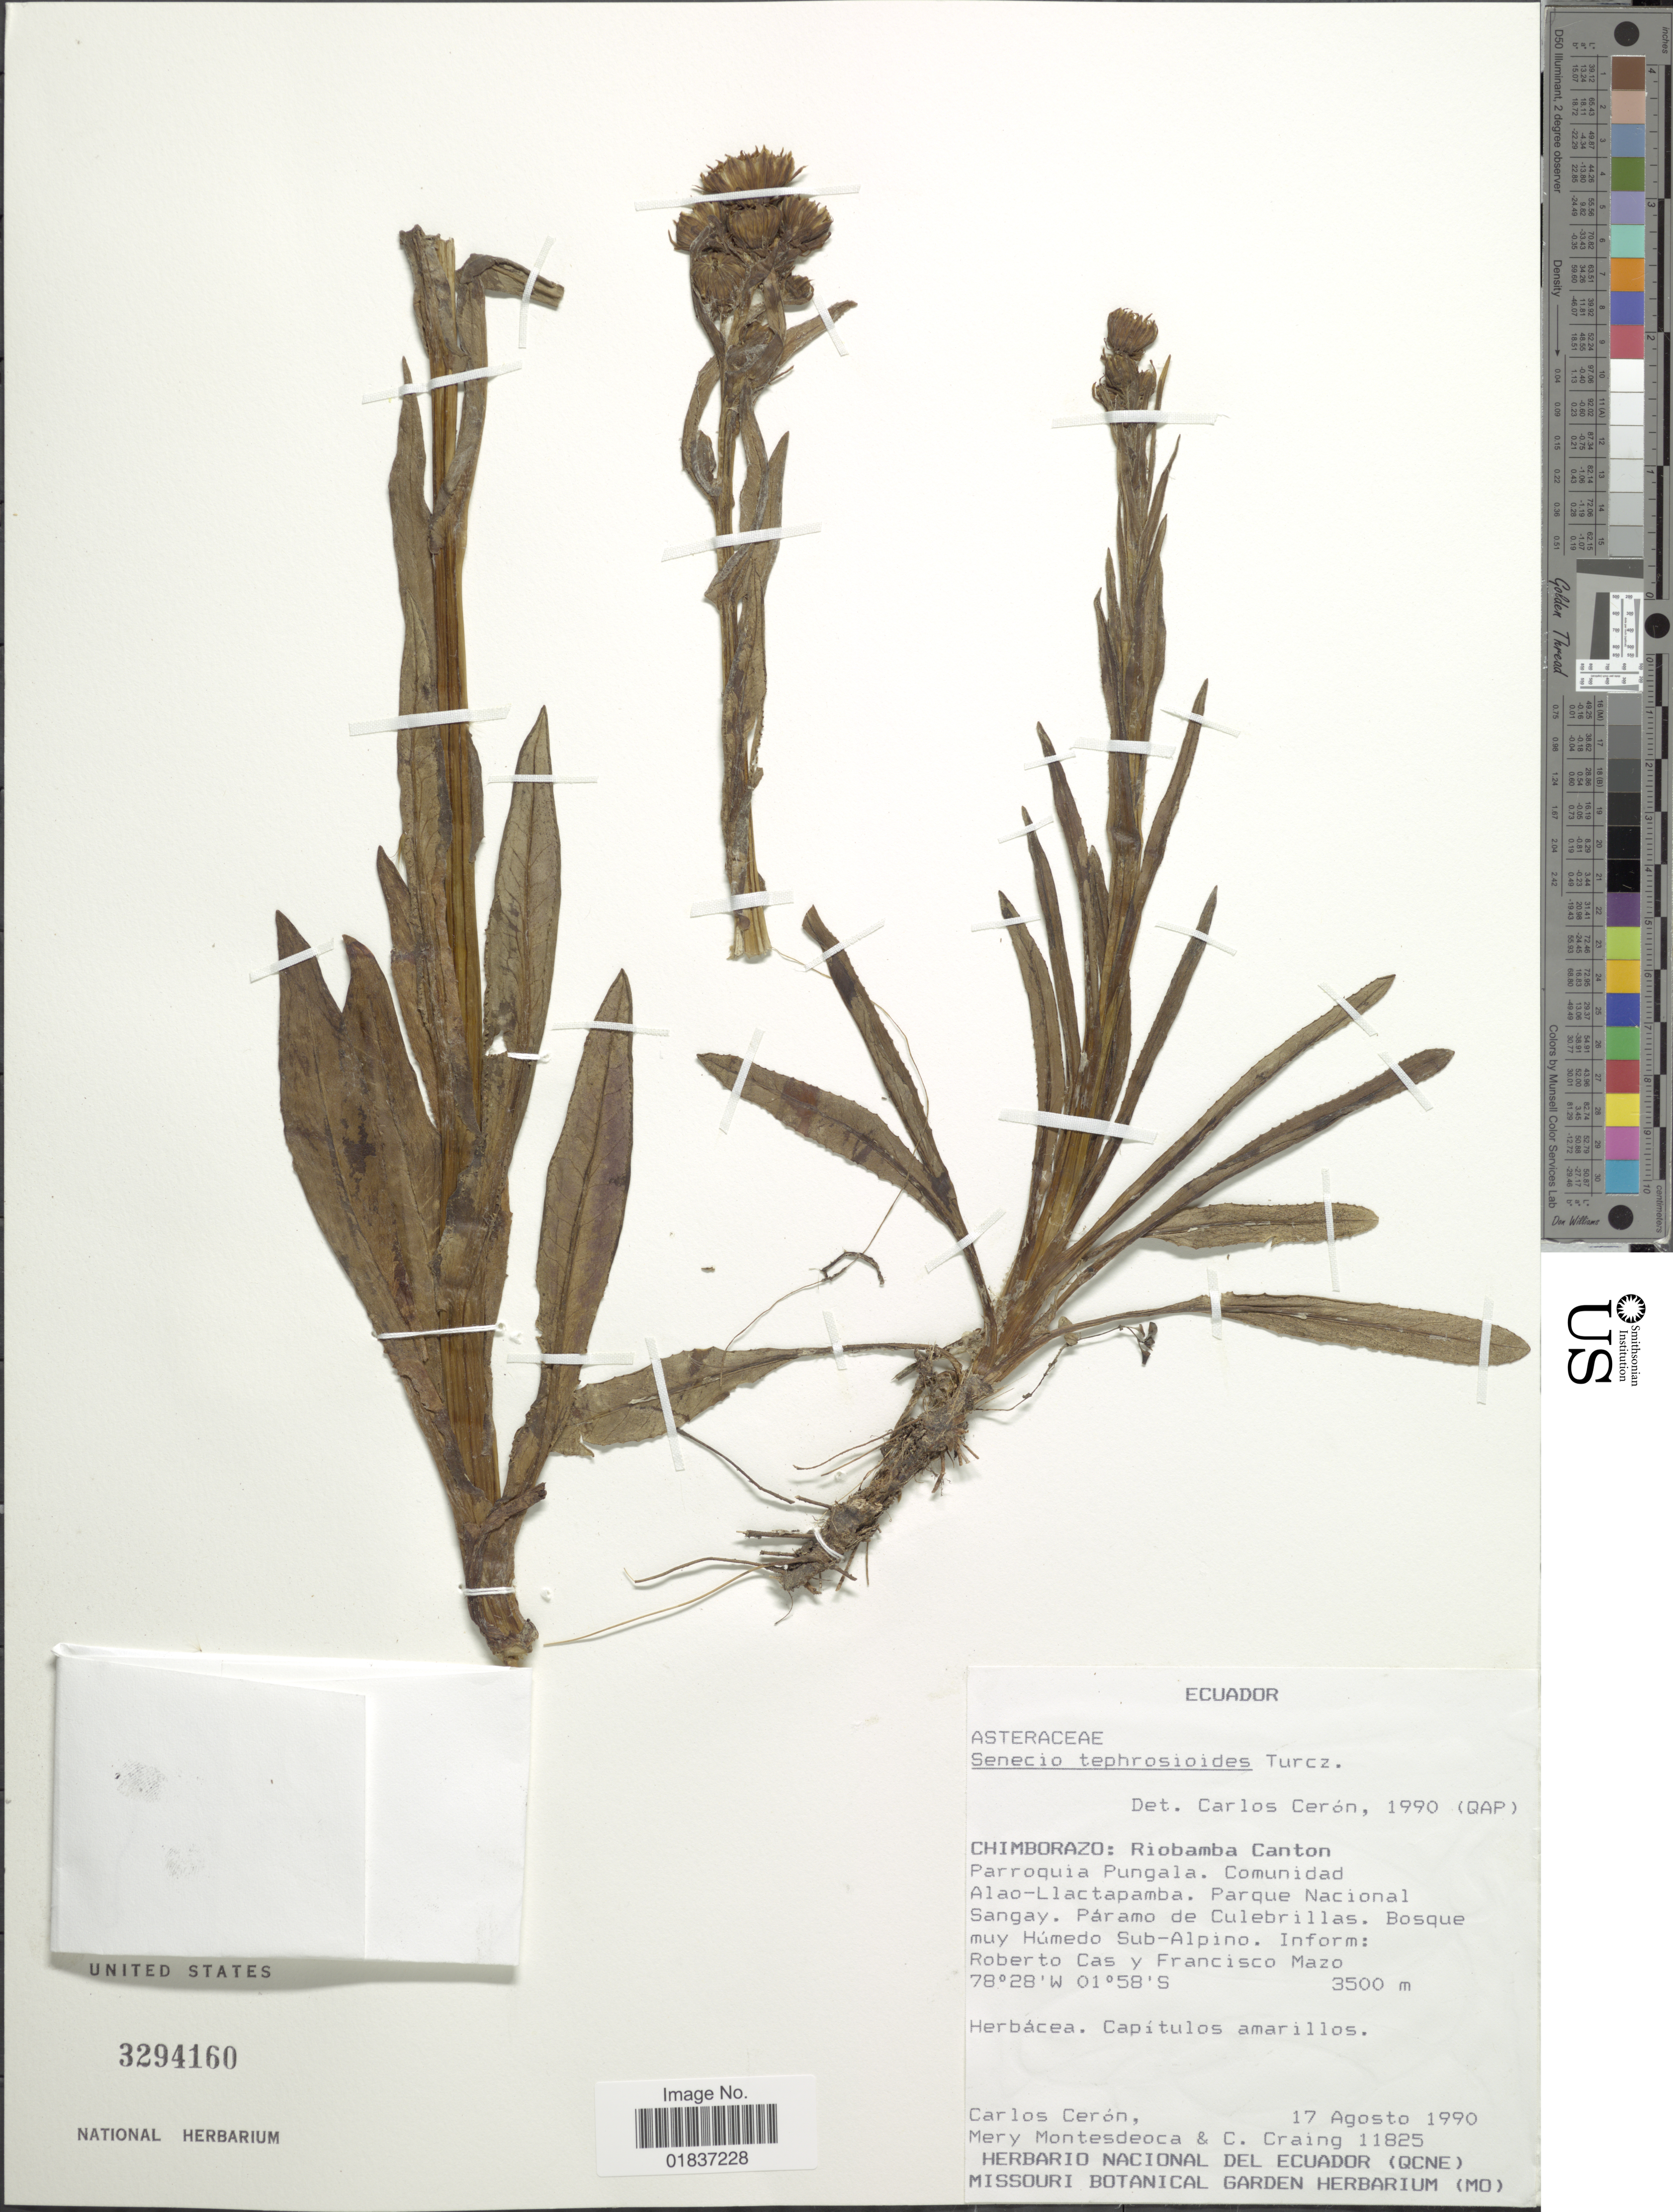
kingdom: Plantae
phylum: Tracheophyta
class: Magnoliopsida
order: Asterales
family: Asteraceae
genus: Senecio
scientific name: Senecio tephrosioides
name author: Turcz.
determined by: Salomon, Luciana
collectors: C. E. Cerón M., M. Montesdeoca & C. Craing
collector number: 11825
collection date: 1990-08-17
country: Ecuador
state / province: Chimborazo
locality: Chimborazo: Riobamba Canton. Parroquia Pungala. Comunidad Alao-Llactapamba. Parque Nacional Sangay. Paramo de Culebrillas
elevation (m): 3500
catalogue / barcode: US 3294160